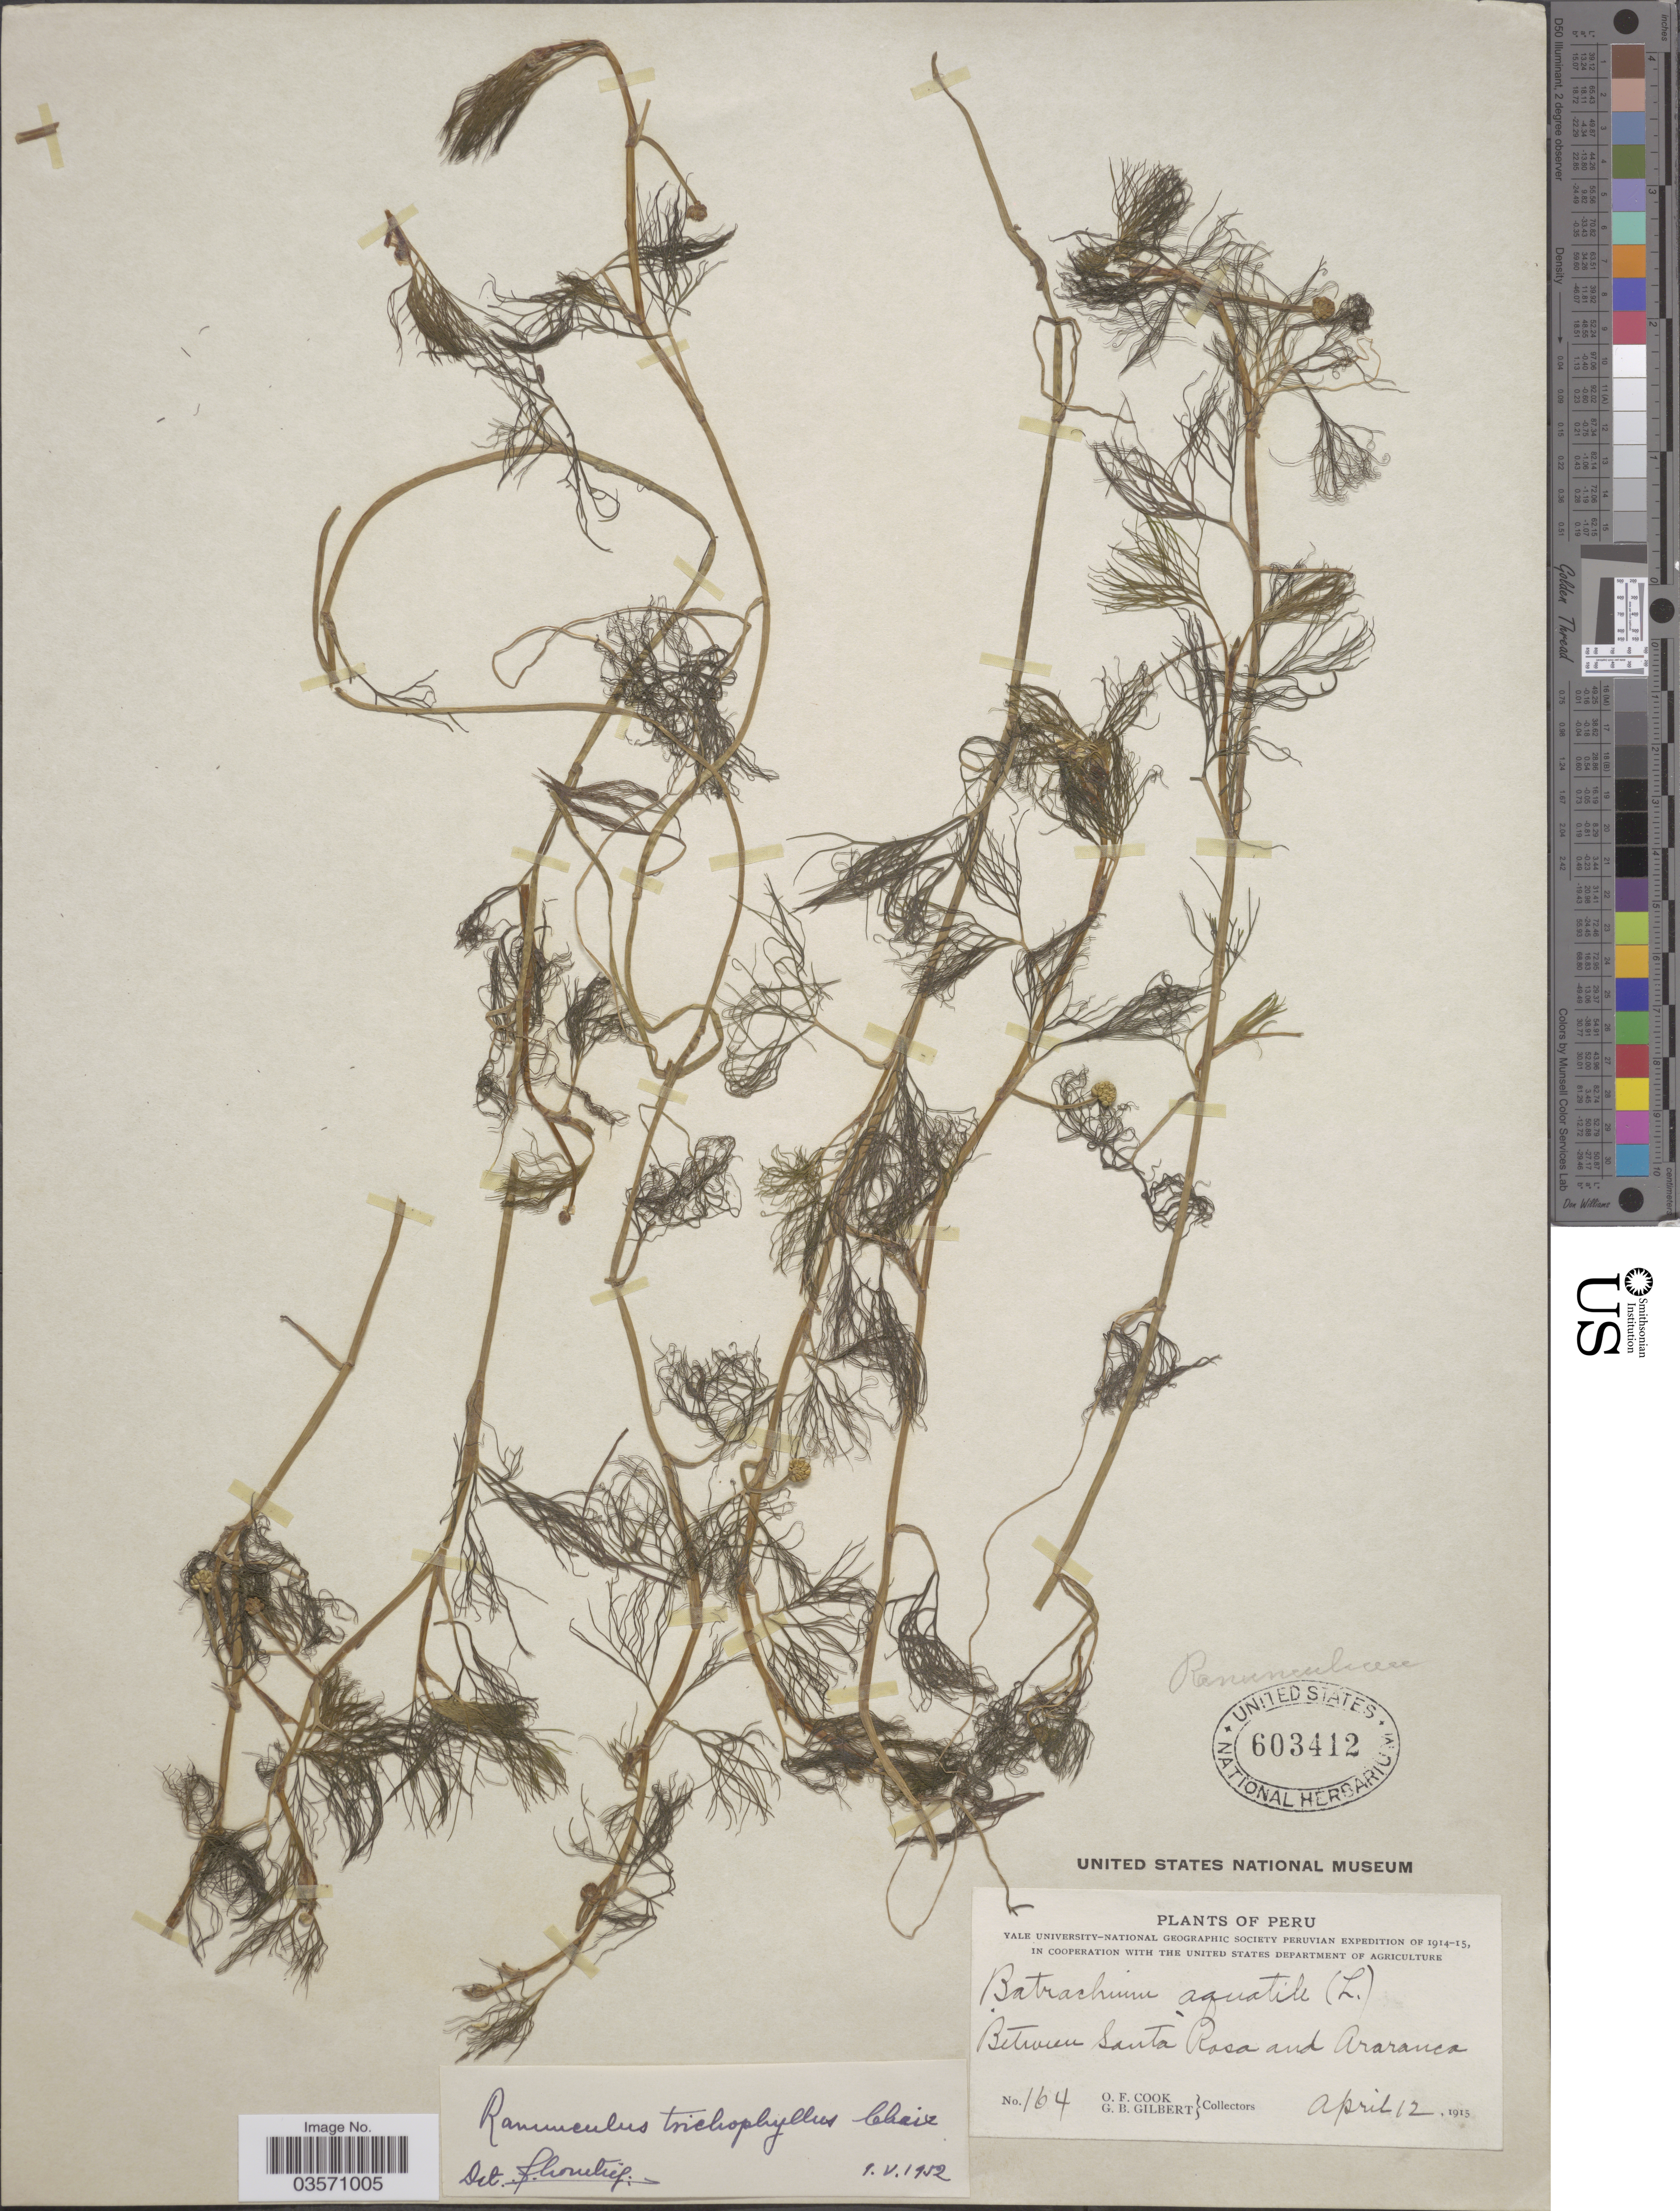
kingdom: Plantae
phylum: Tracheophyta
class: Magnoliopsida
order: Ranunculales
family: Ranunculaceae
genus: Ranunculus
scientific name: Ranunculus trichophyllus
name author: Chaix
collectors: O. F. Cook & G. B. Gilbert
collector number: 164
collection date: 1915-04-12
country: Peru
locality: Between Santa Rosa and Araranca.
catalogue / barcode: US 603412